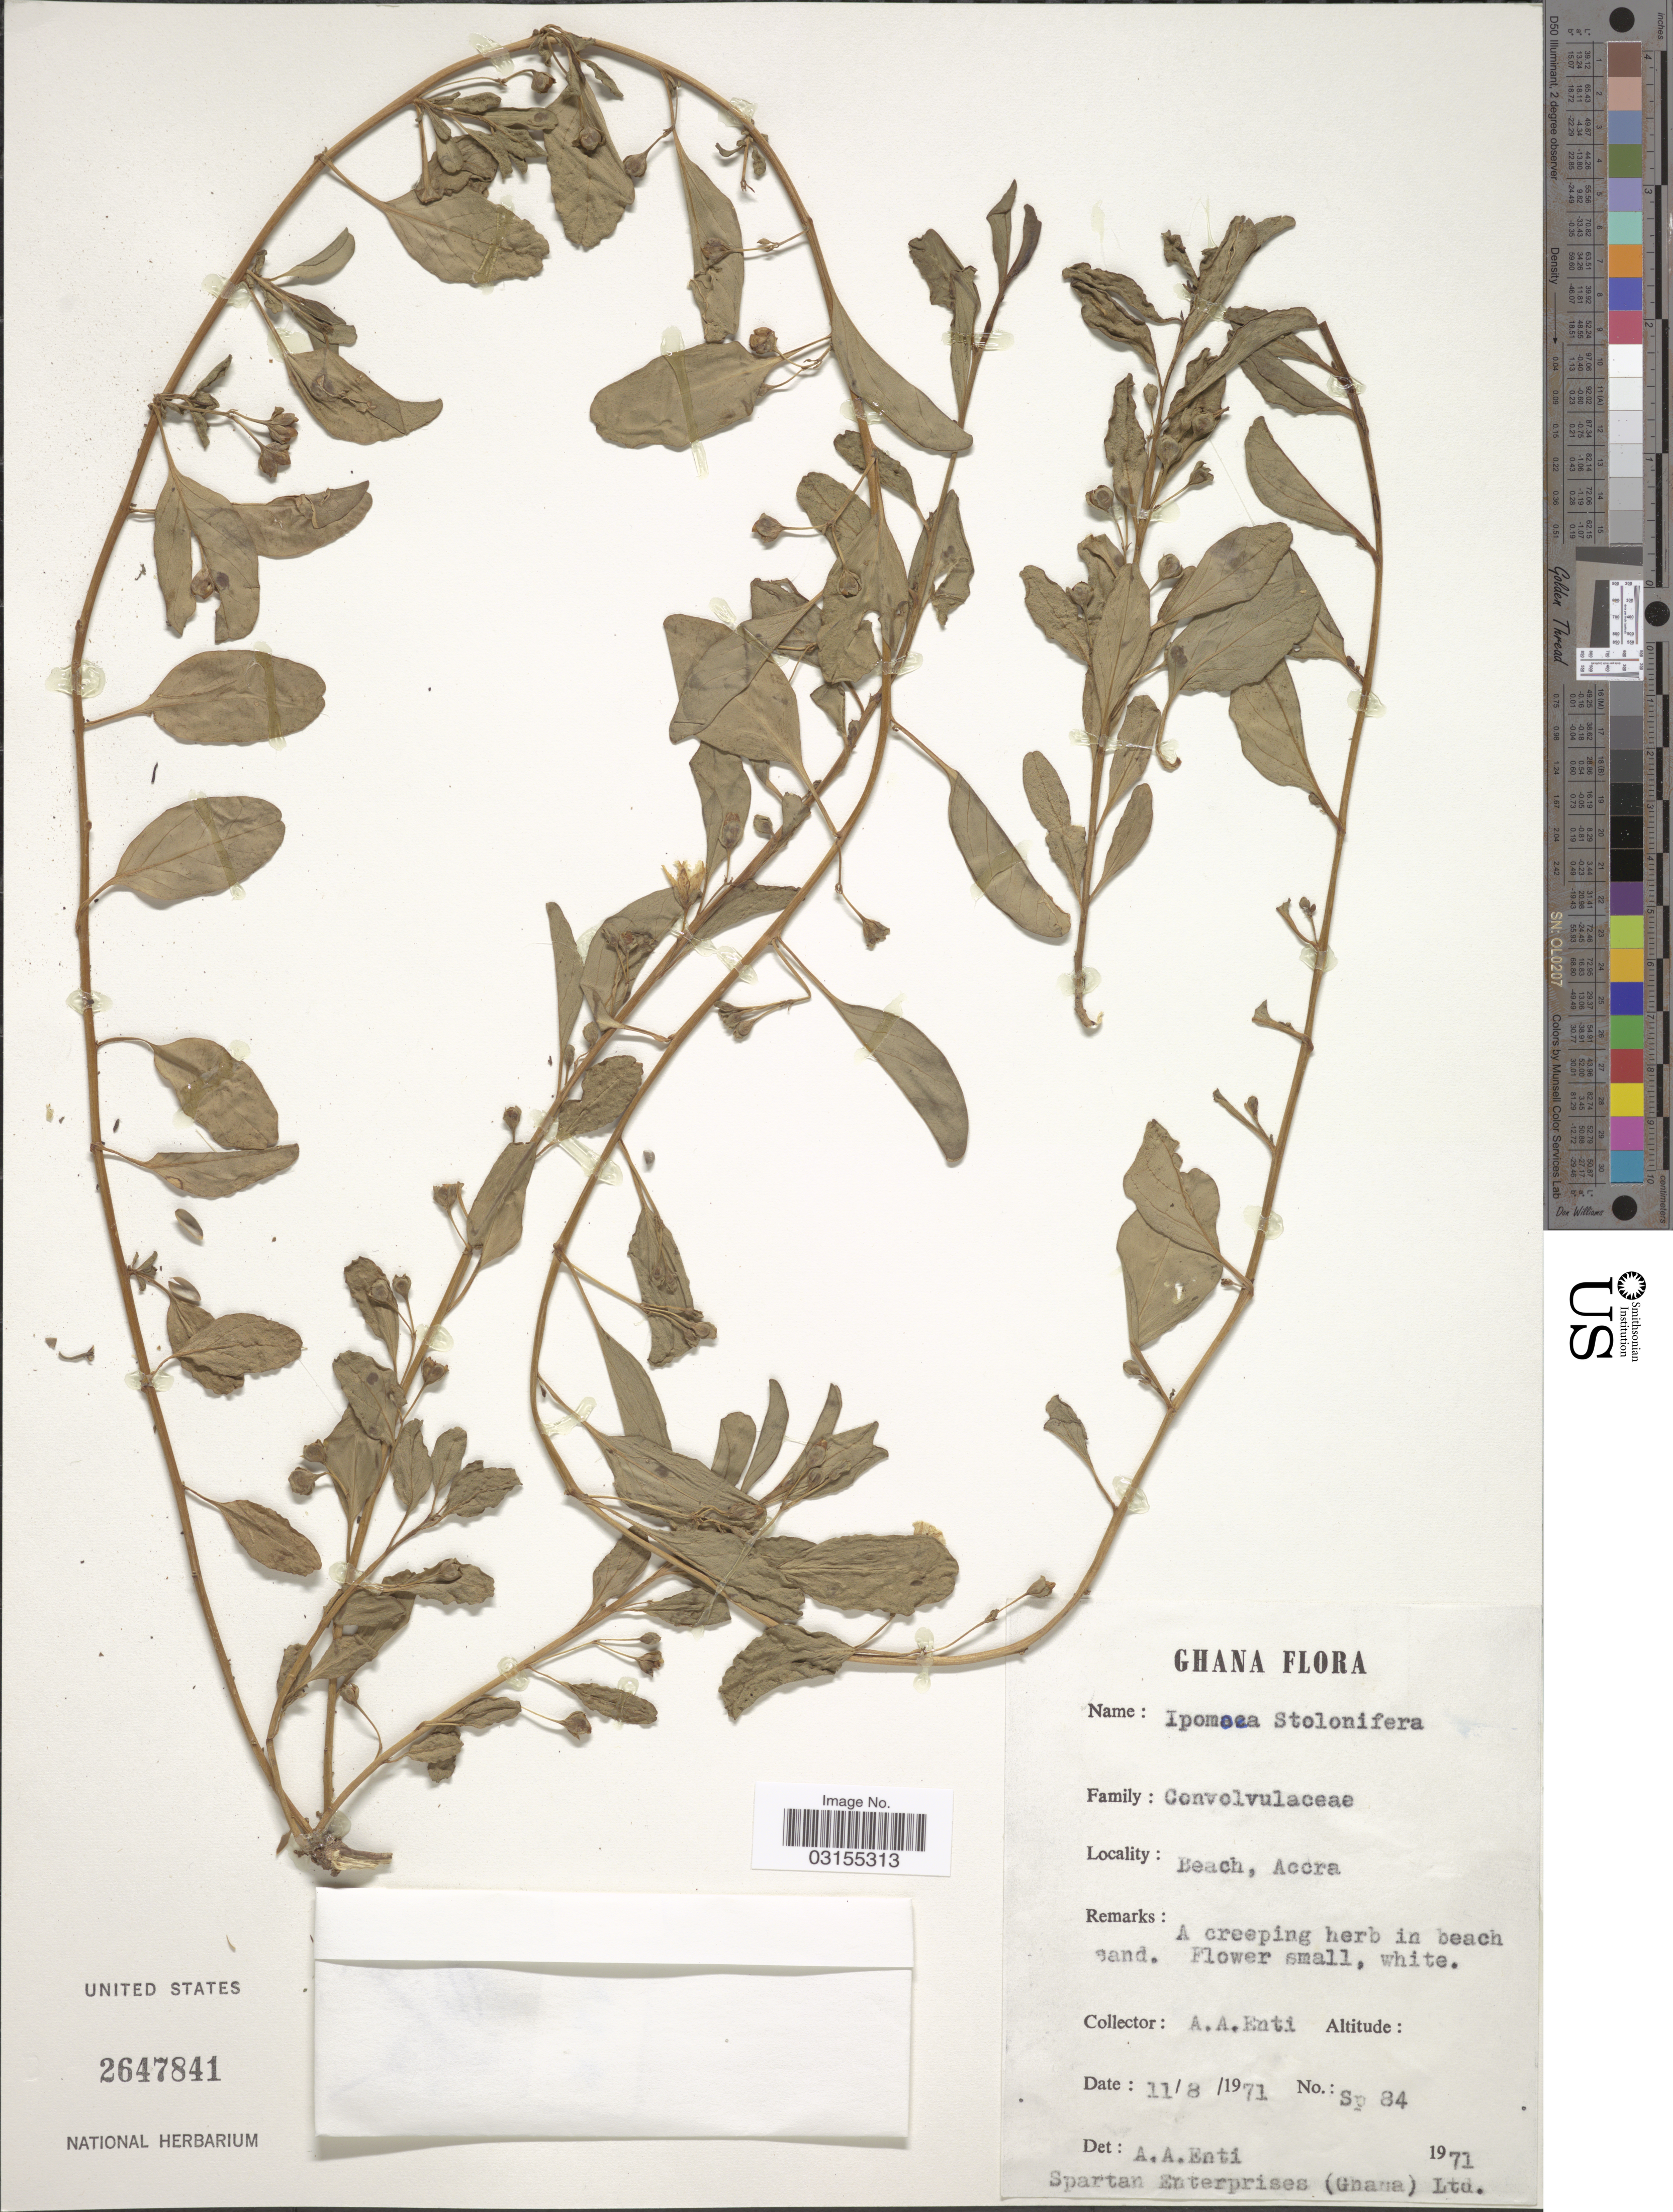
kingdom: Plantae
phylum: Tracheophyta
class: Magnoliopsida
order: Solanales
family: Convolvulaceae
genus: Ipomoea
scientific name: Ipomoea sp.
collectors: A. Enti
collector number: Sp84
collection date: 1971-08-11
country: Ghana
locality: Beach, Accra.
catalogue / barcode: US 2647841